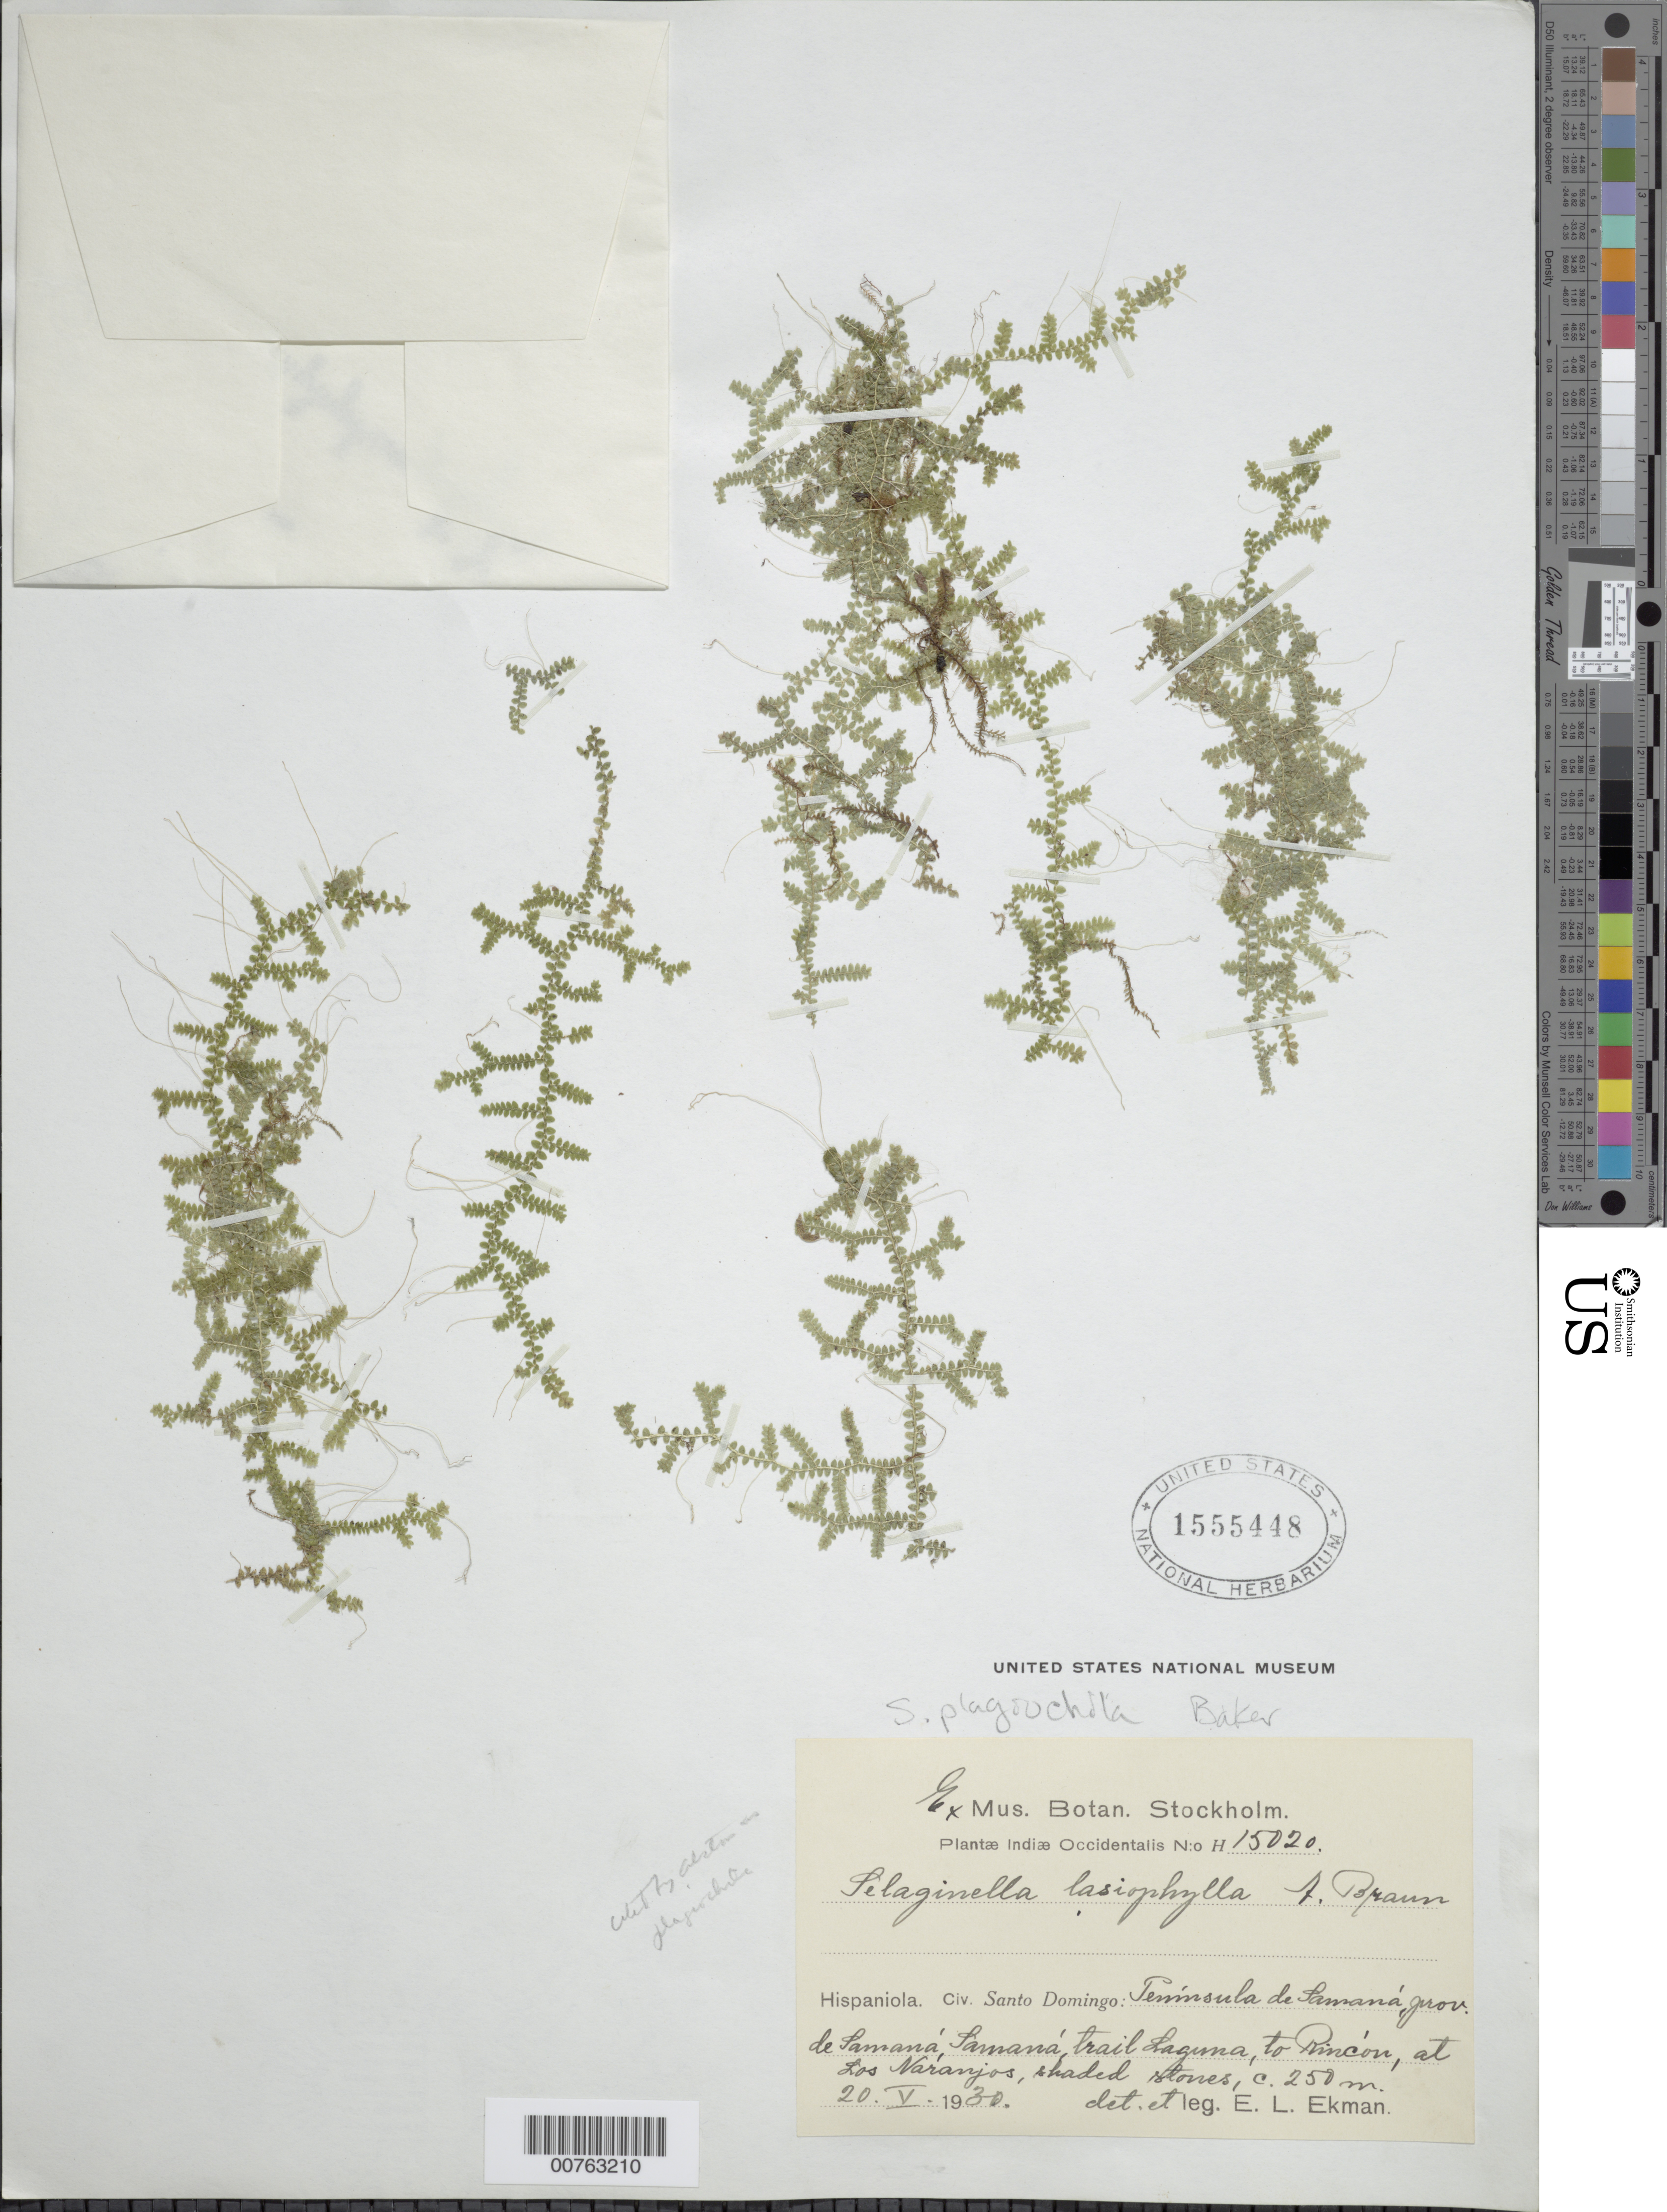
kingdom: Plantae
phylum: Tracheophyta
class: Lycopodiopsida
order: Selaginellales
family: Selaginellaceae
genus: Selaginella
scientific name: Selaginella plagiochila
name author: Baker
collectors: E. L. Ekman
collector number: H 15020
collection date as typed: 20 May 1930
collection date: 1930-05-20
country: Dominican Republic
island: Hispaniola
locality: Península de Samaná. Provincia de Samaná, Samaná, trail to Laguna to Rincón at Los Naranjos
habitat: Shaded stones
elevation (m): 250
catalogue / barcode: US 1555448